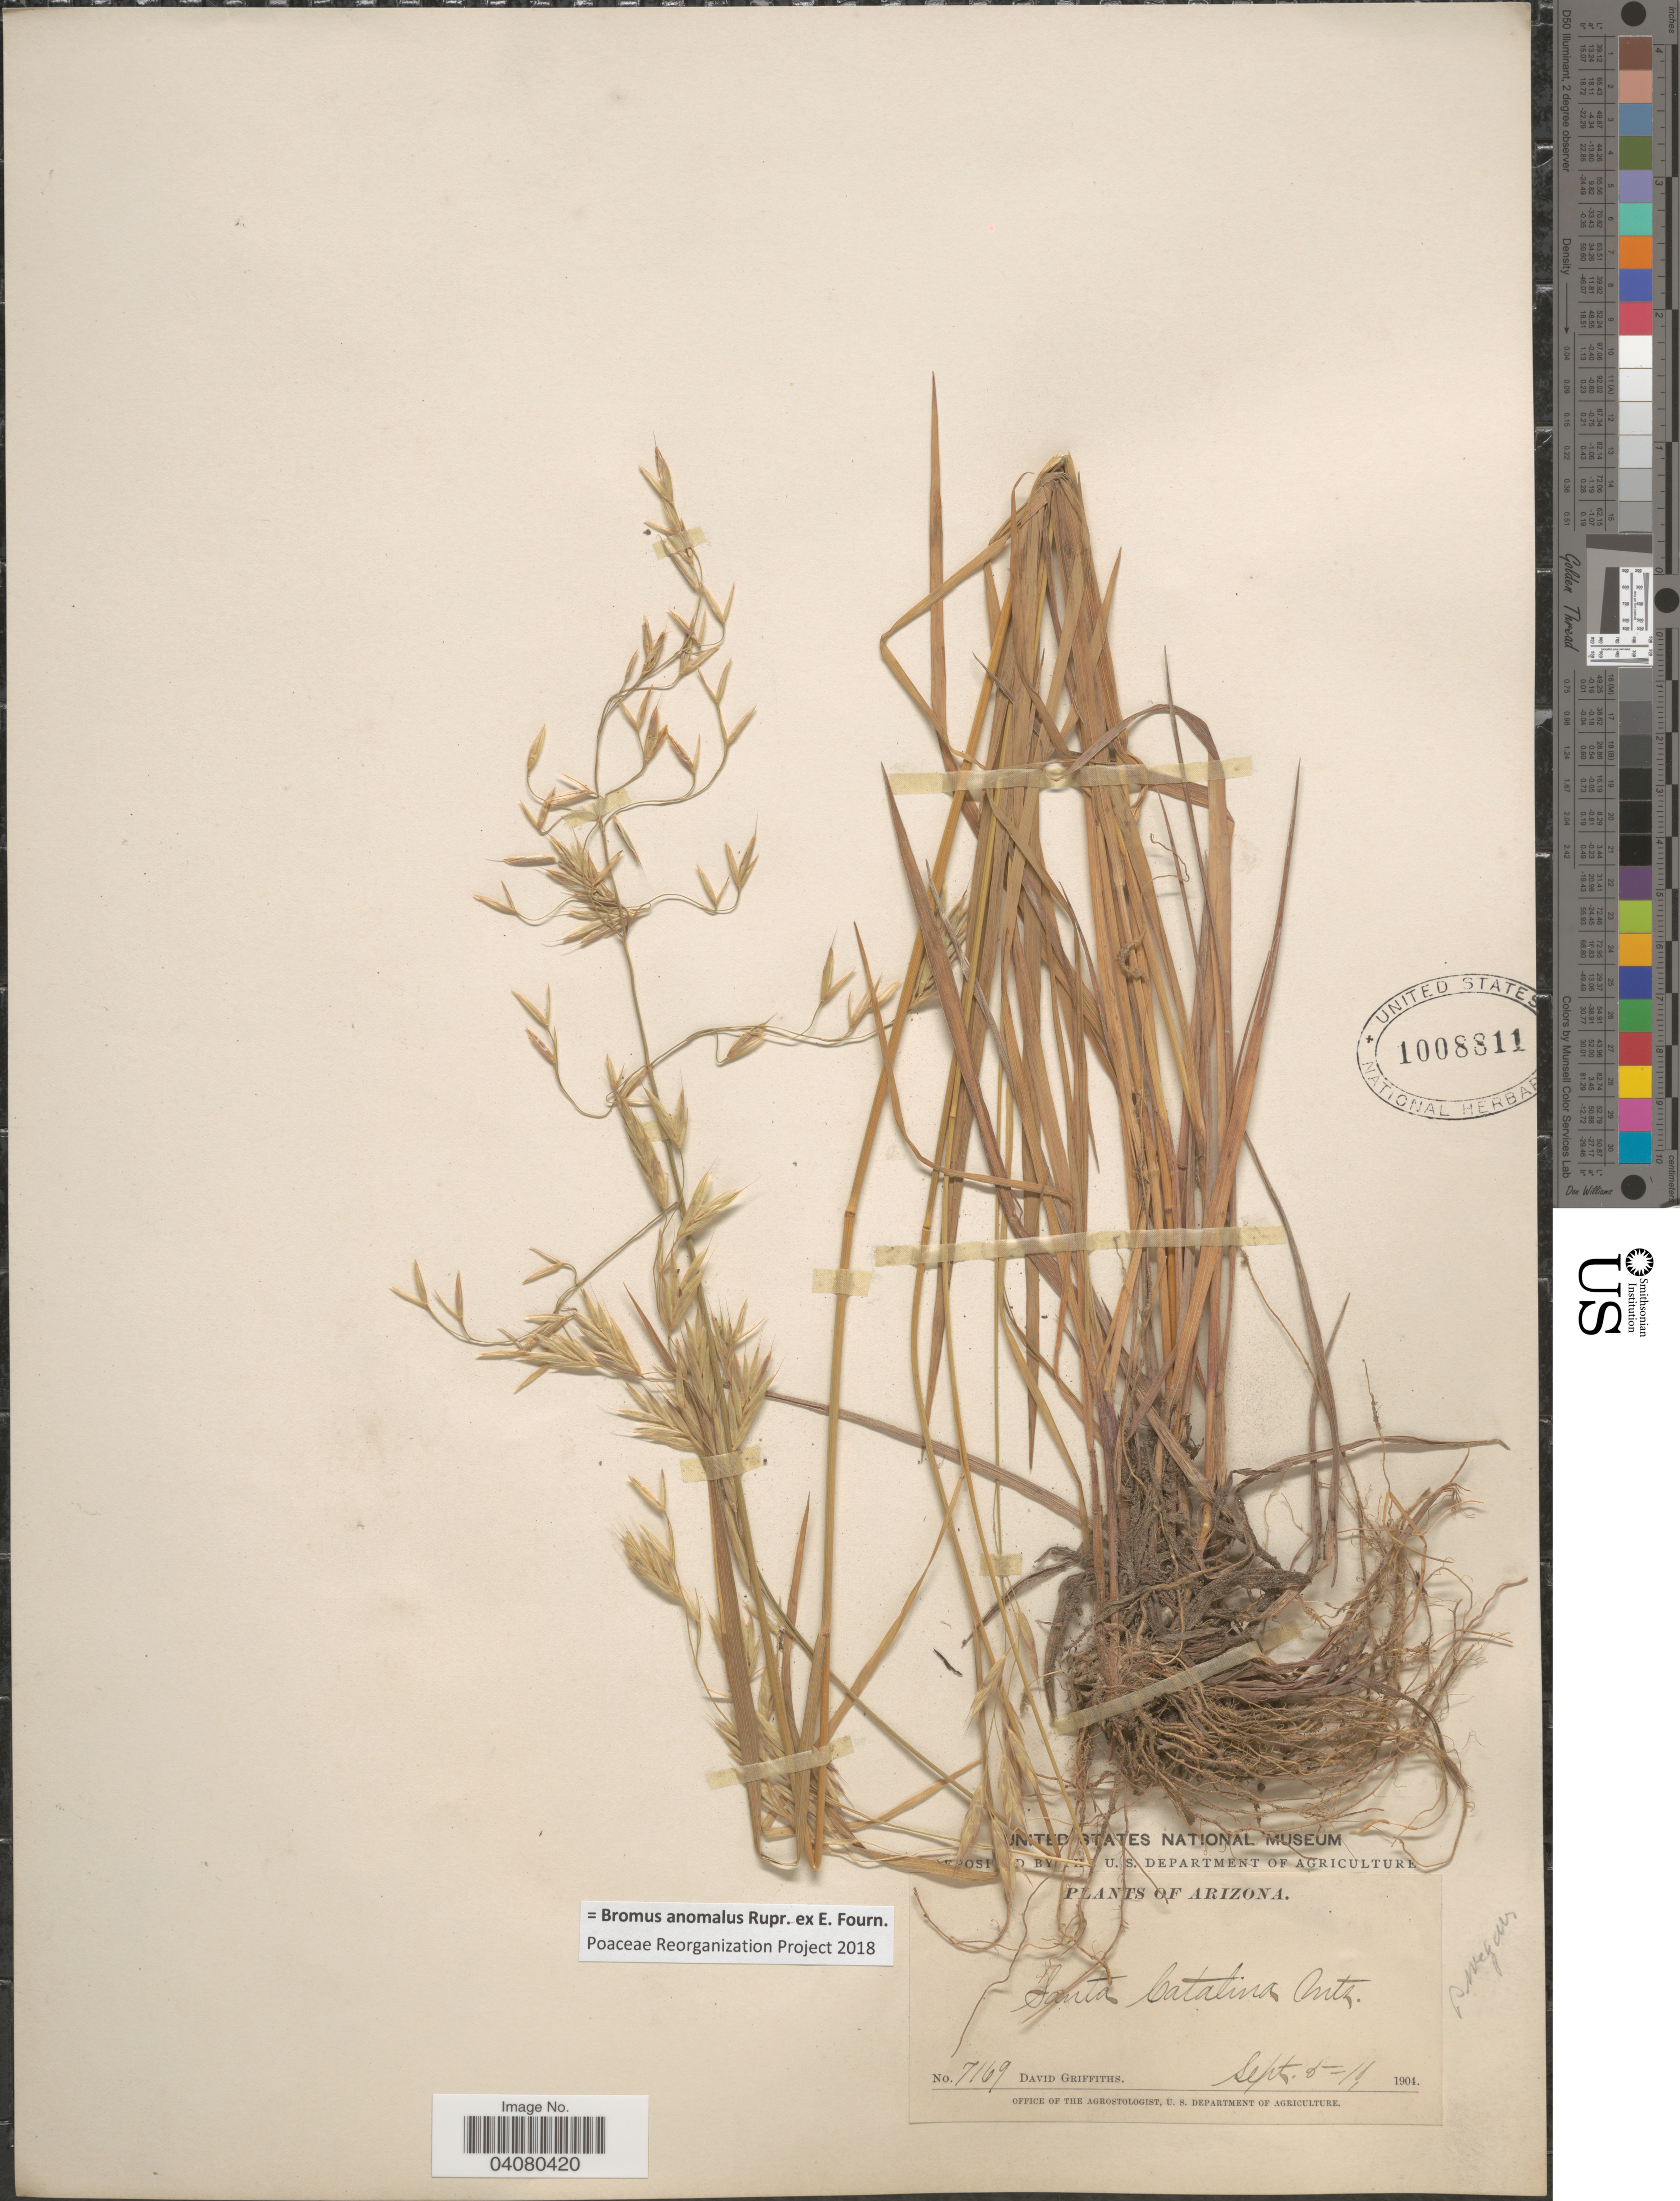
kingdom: Plantae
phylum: Tracheophyta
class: Liliopsida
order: Poales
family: Poaceae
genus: Bromus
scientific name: Bromus anomalus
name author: Rupr. ex E. Fourn.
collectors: D. Griffiths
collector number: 7169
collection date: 1904-09-05/1904-09-10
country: United States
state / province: Arizona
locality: Santa Catalina Mts.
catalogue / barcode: US 1008811